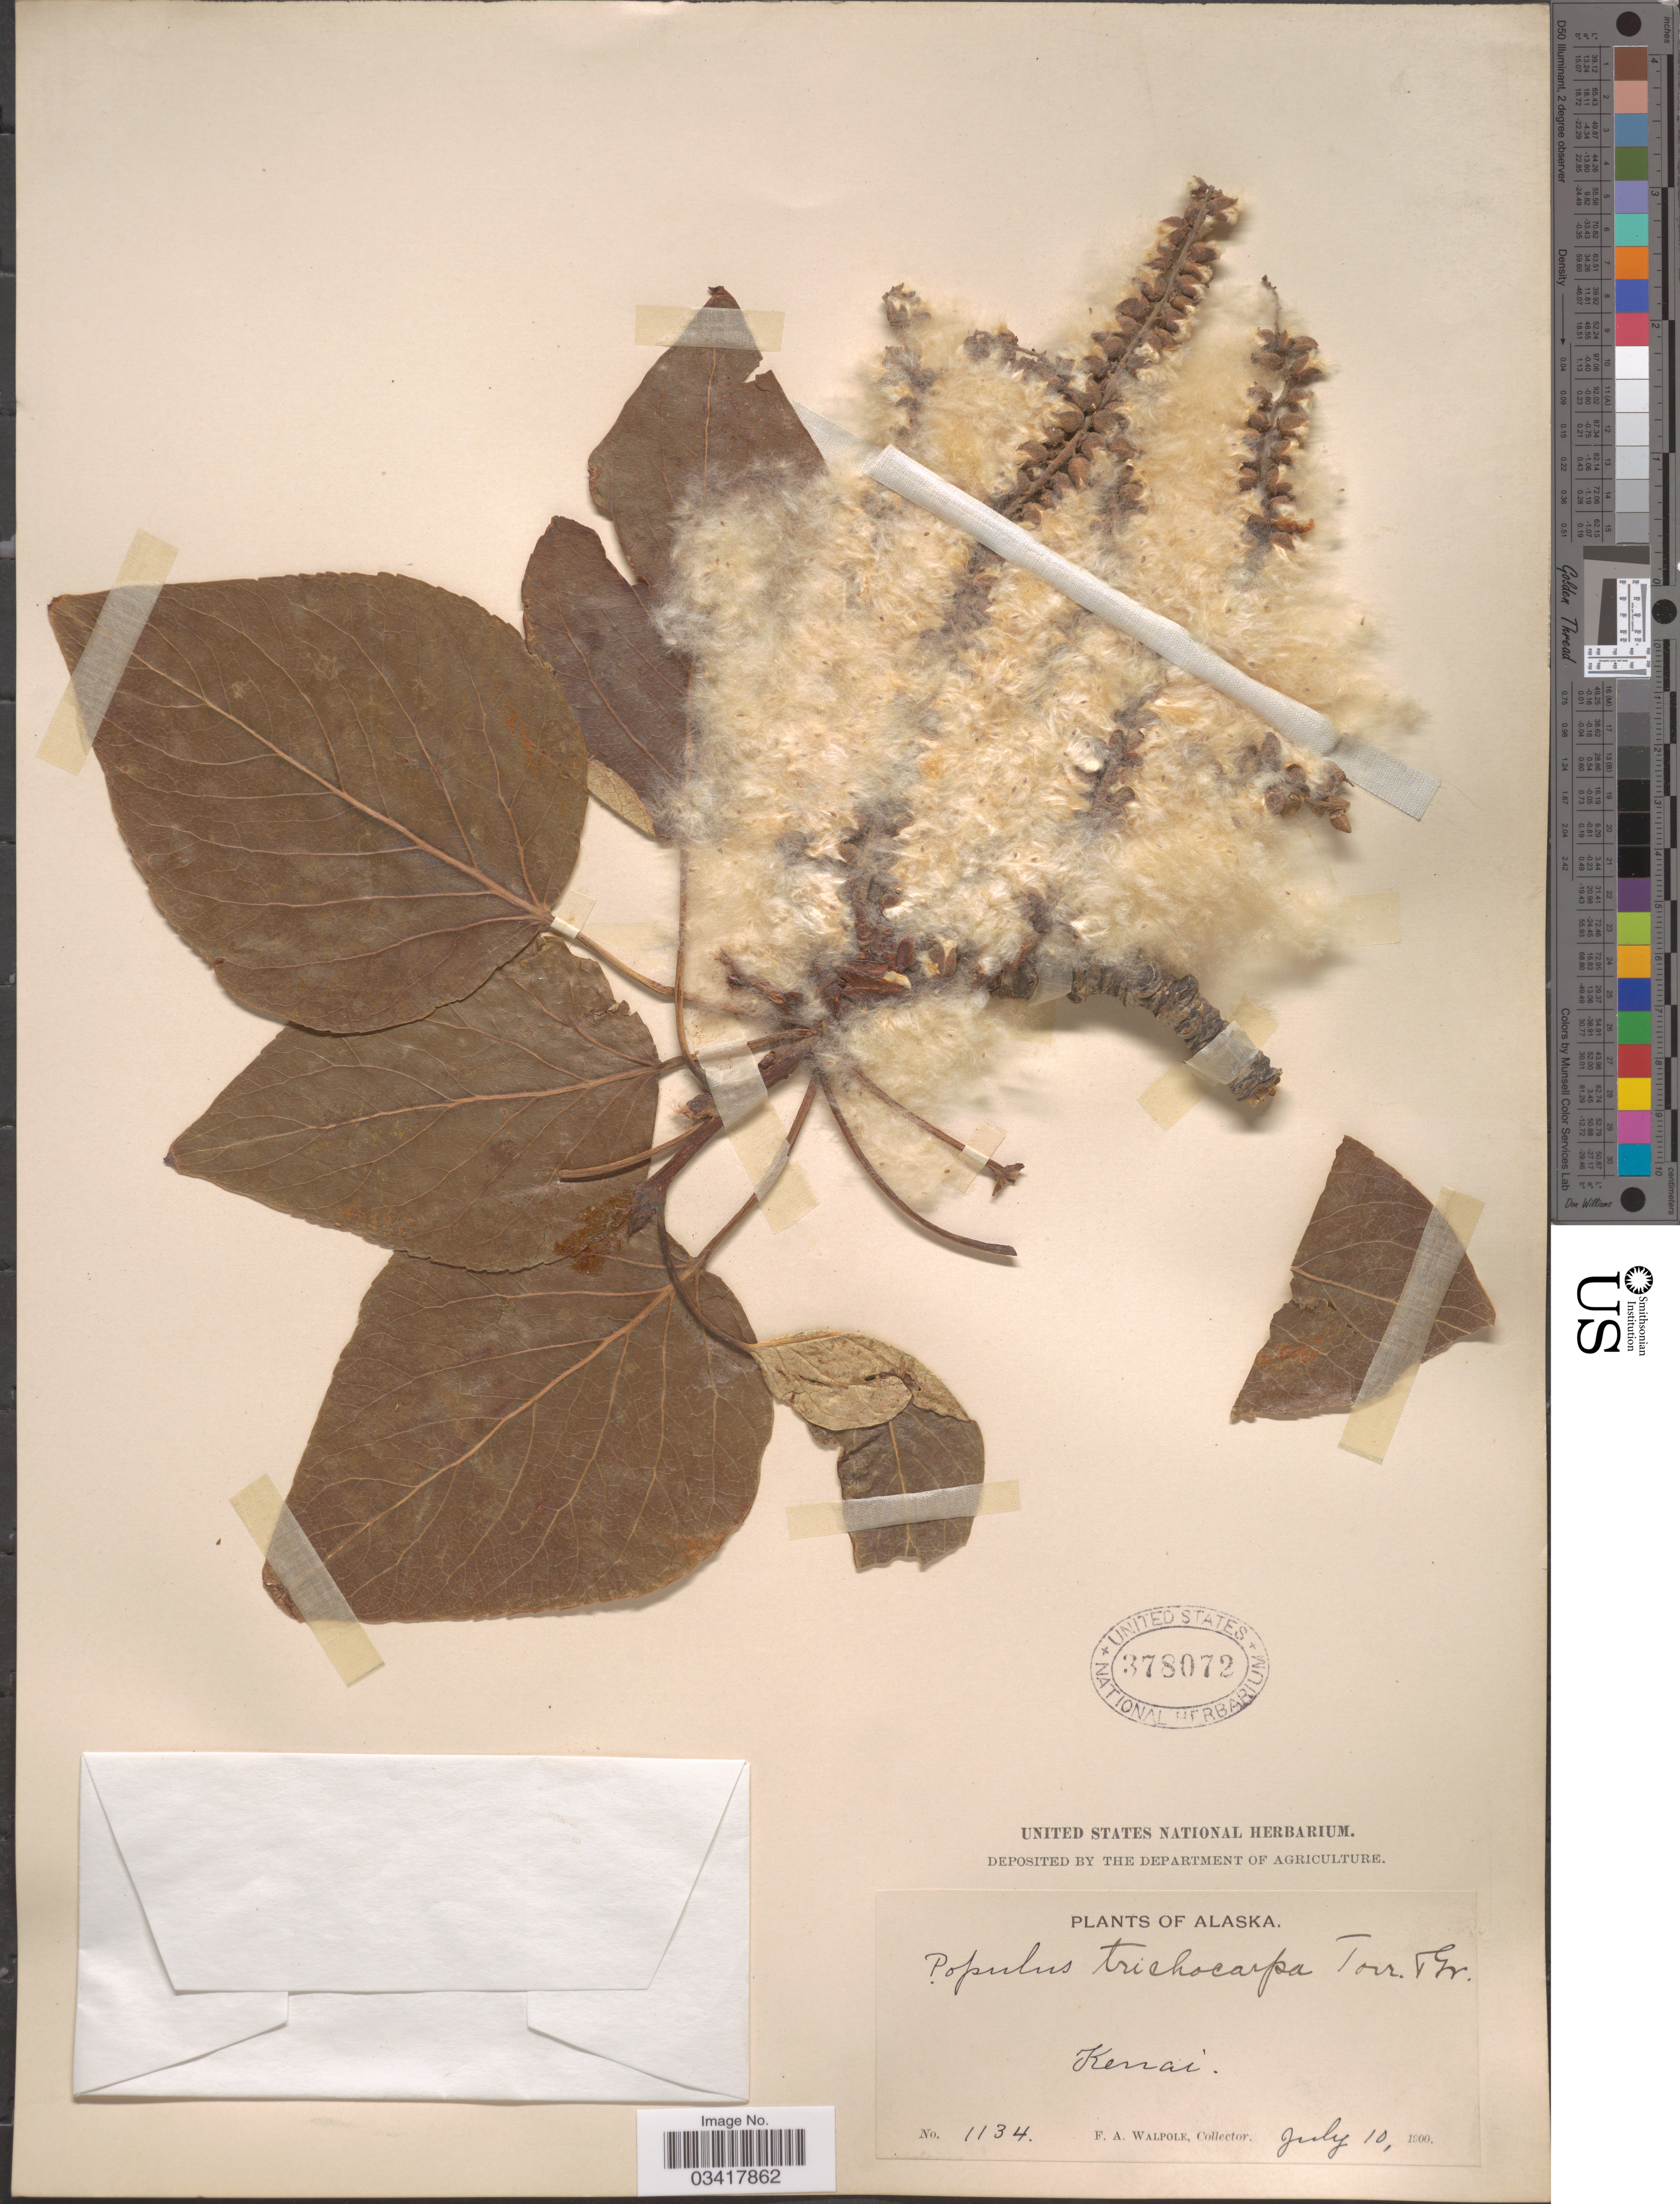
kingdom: Plantae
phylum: Tracheophyta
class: Magnoliopsida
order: Malpighiales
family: Salicaceae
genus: Populus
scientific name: Populus trichocarpa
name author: Torr. & A. Gray ex W. Hook.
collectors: F. Walpole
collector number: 1134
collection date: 1900-07-10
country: United States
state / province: Alaska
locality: Kenai.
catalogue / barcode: US 378072